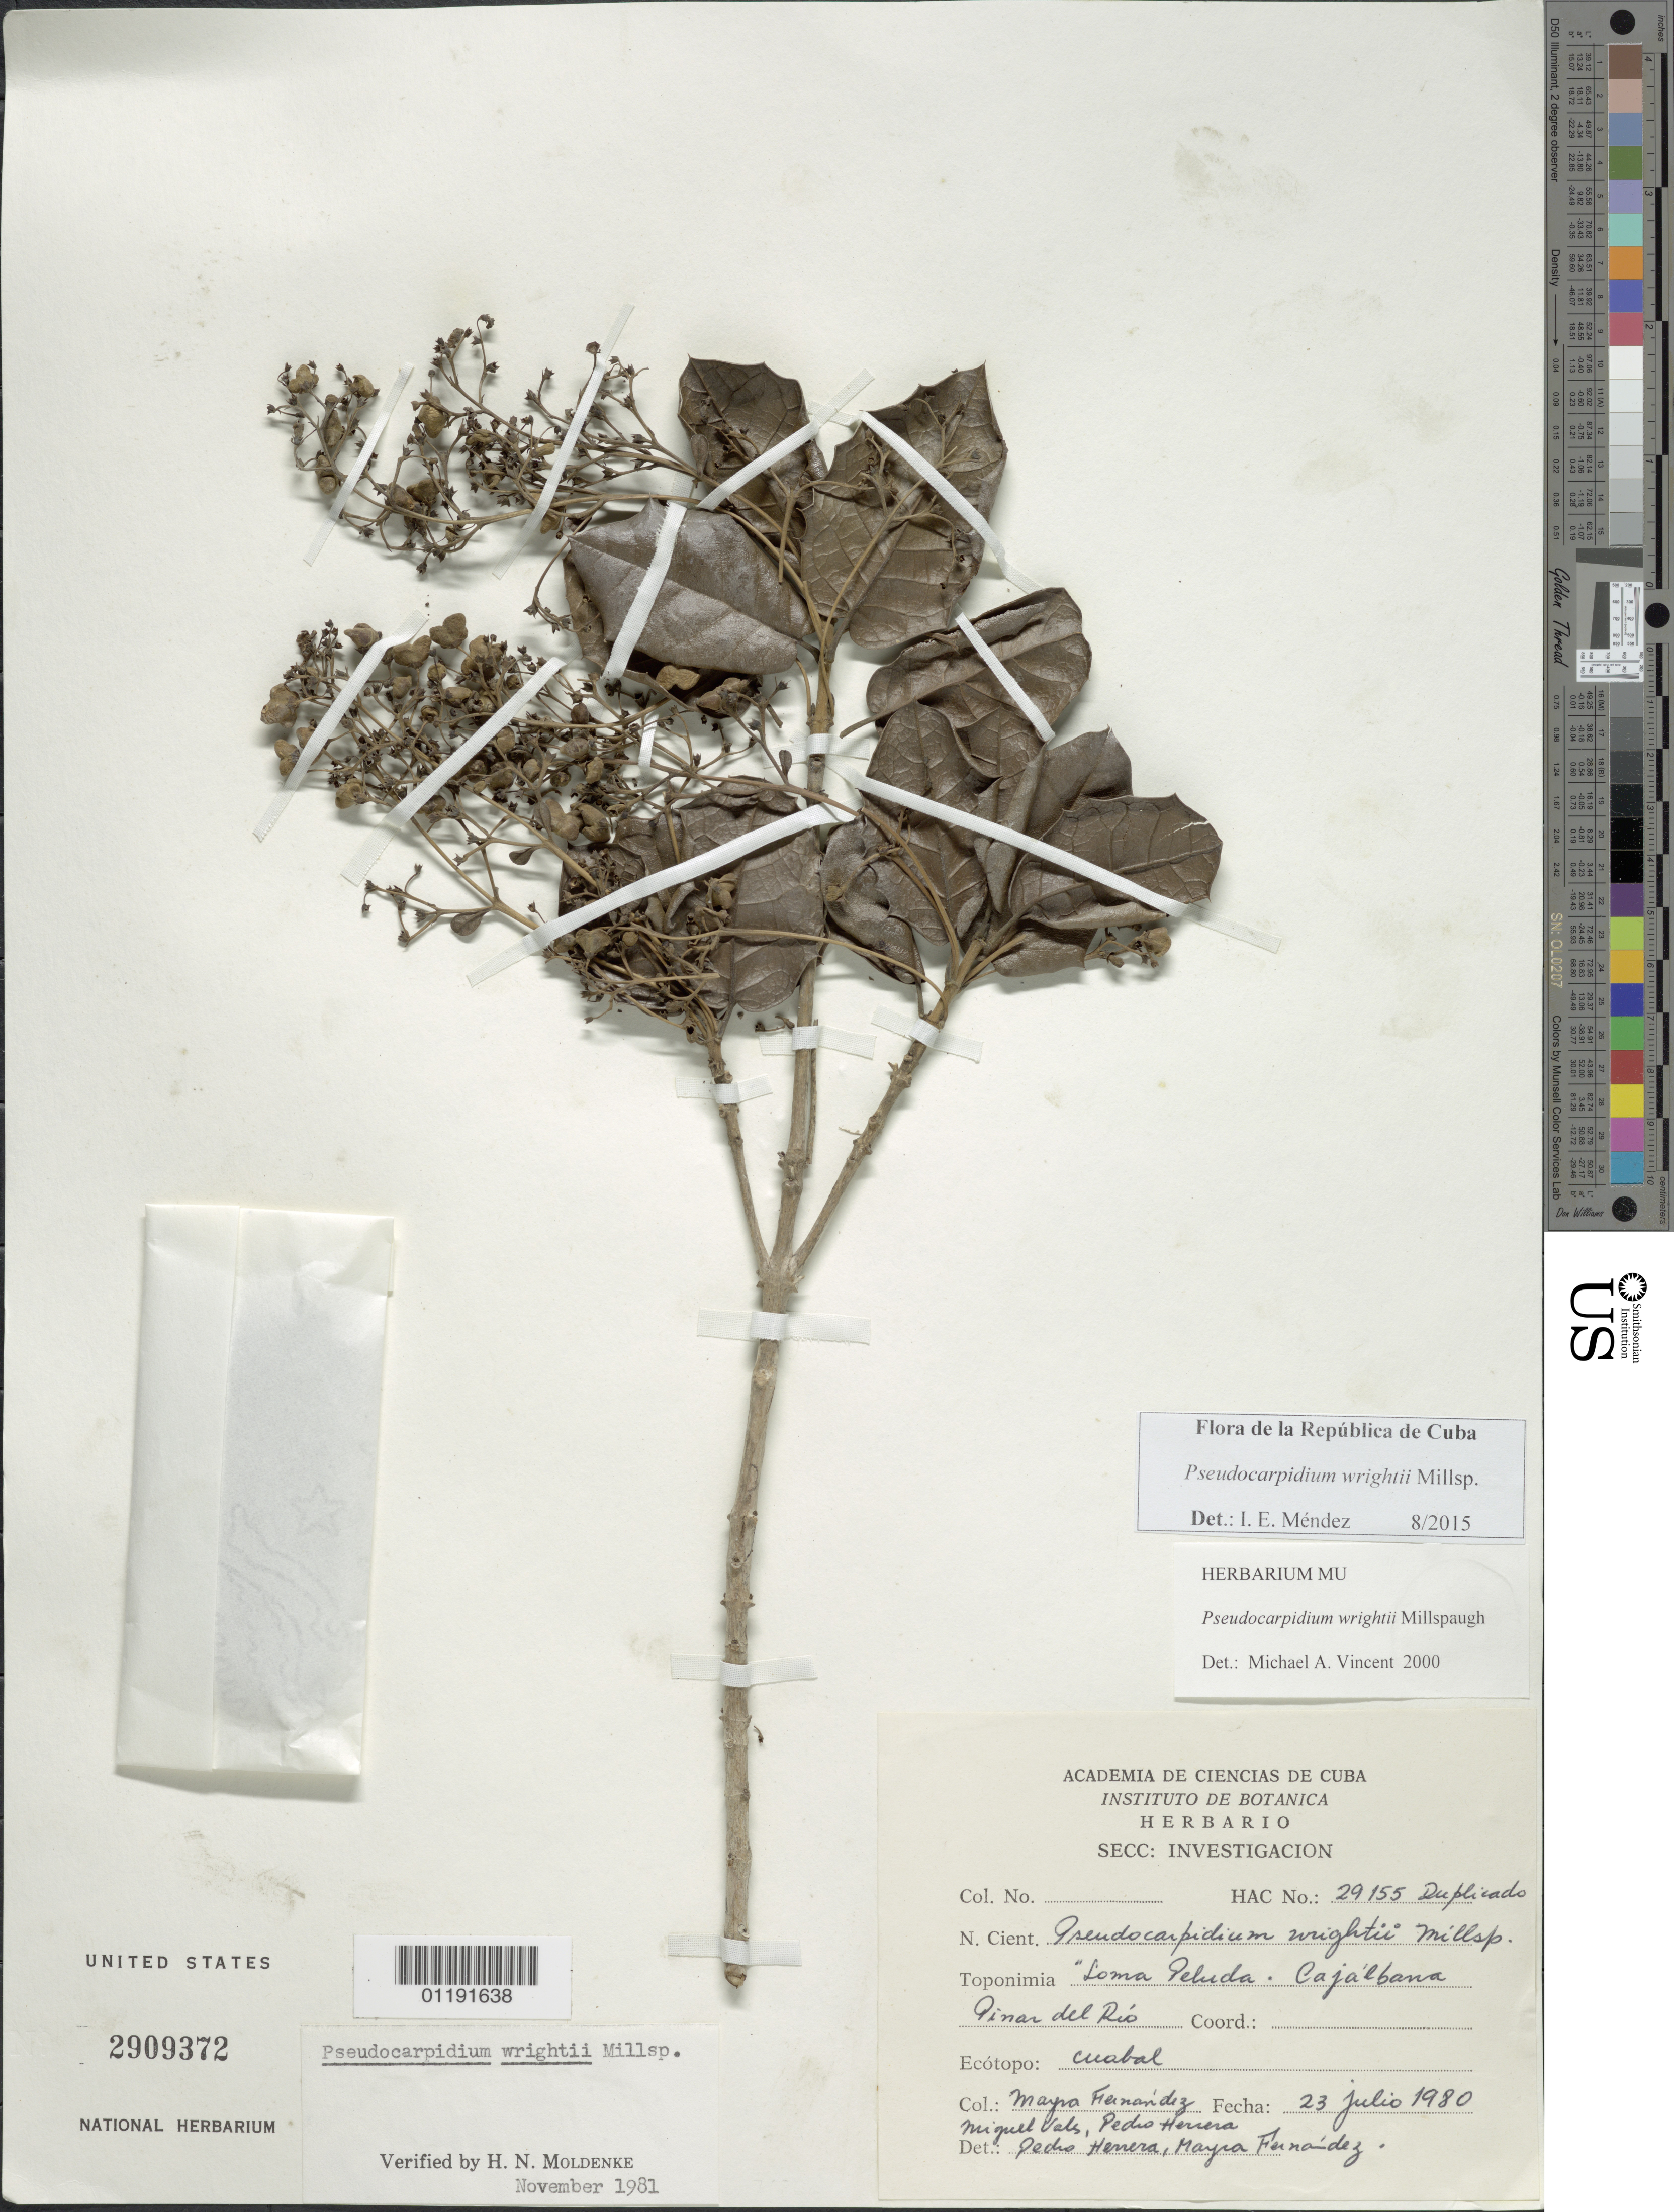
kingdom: Plantae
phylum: Tracheophyta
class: Magnoliopsida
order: Lamiales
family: Lamiaceae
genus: Pseudocarpidium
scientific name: Pseudocarpidium wrightii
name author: Millsp.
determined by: Méndez, I. E.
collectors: M. Fernandez, M. Vales & Herrera, P.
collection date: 1980-07-23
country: Cuba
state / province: Pinar del Rio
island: Cuba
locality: Caja'lbana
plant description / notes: HAC No: 29155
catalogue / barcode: US 2909372